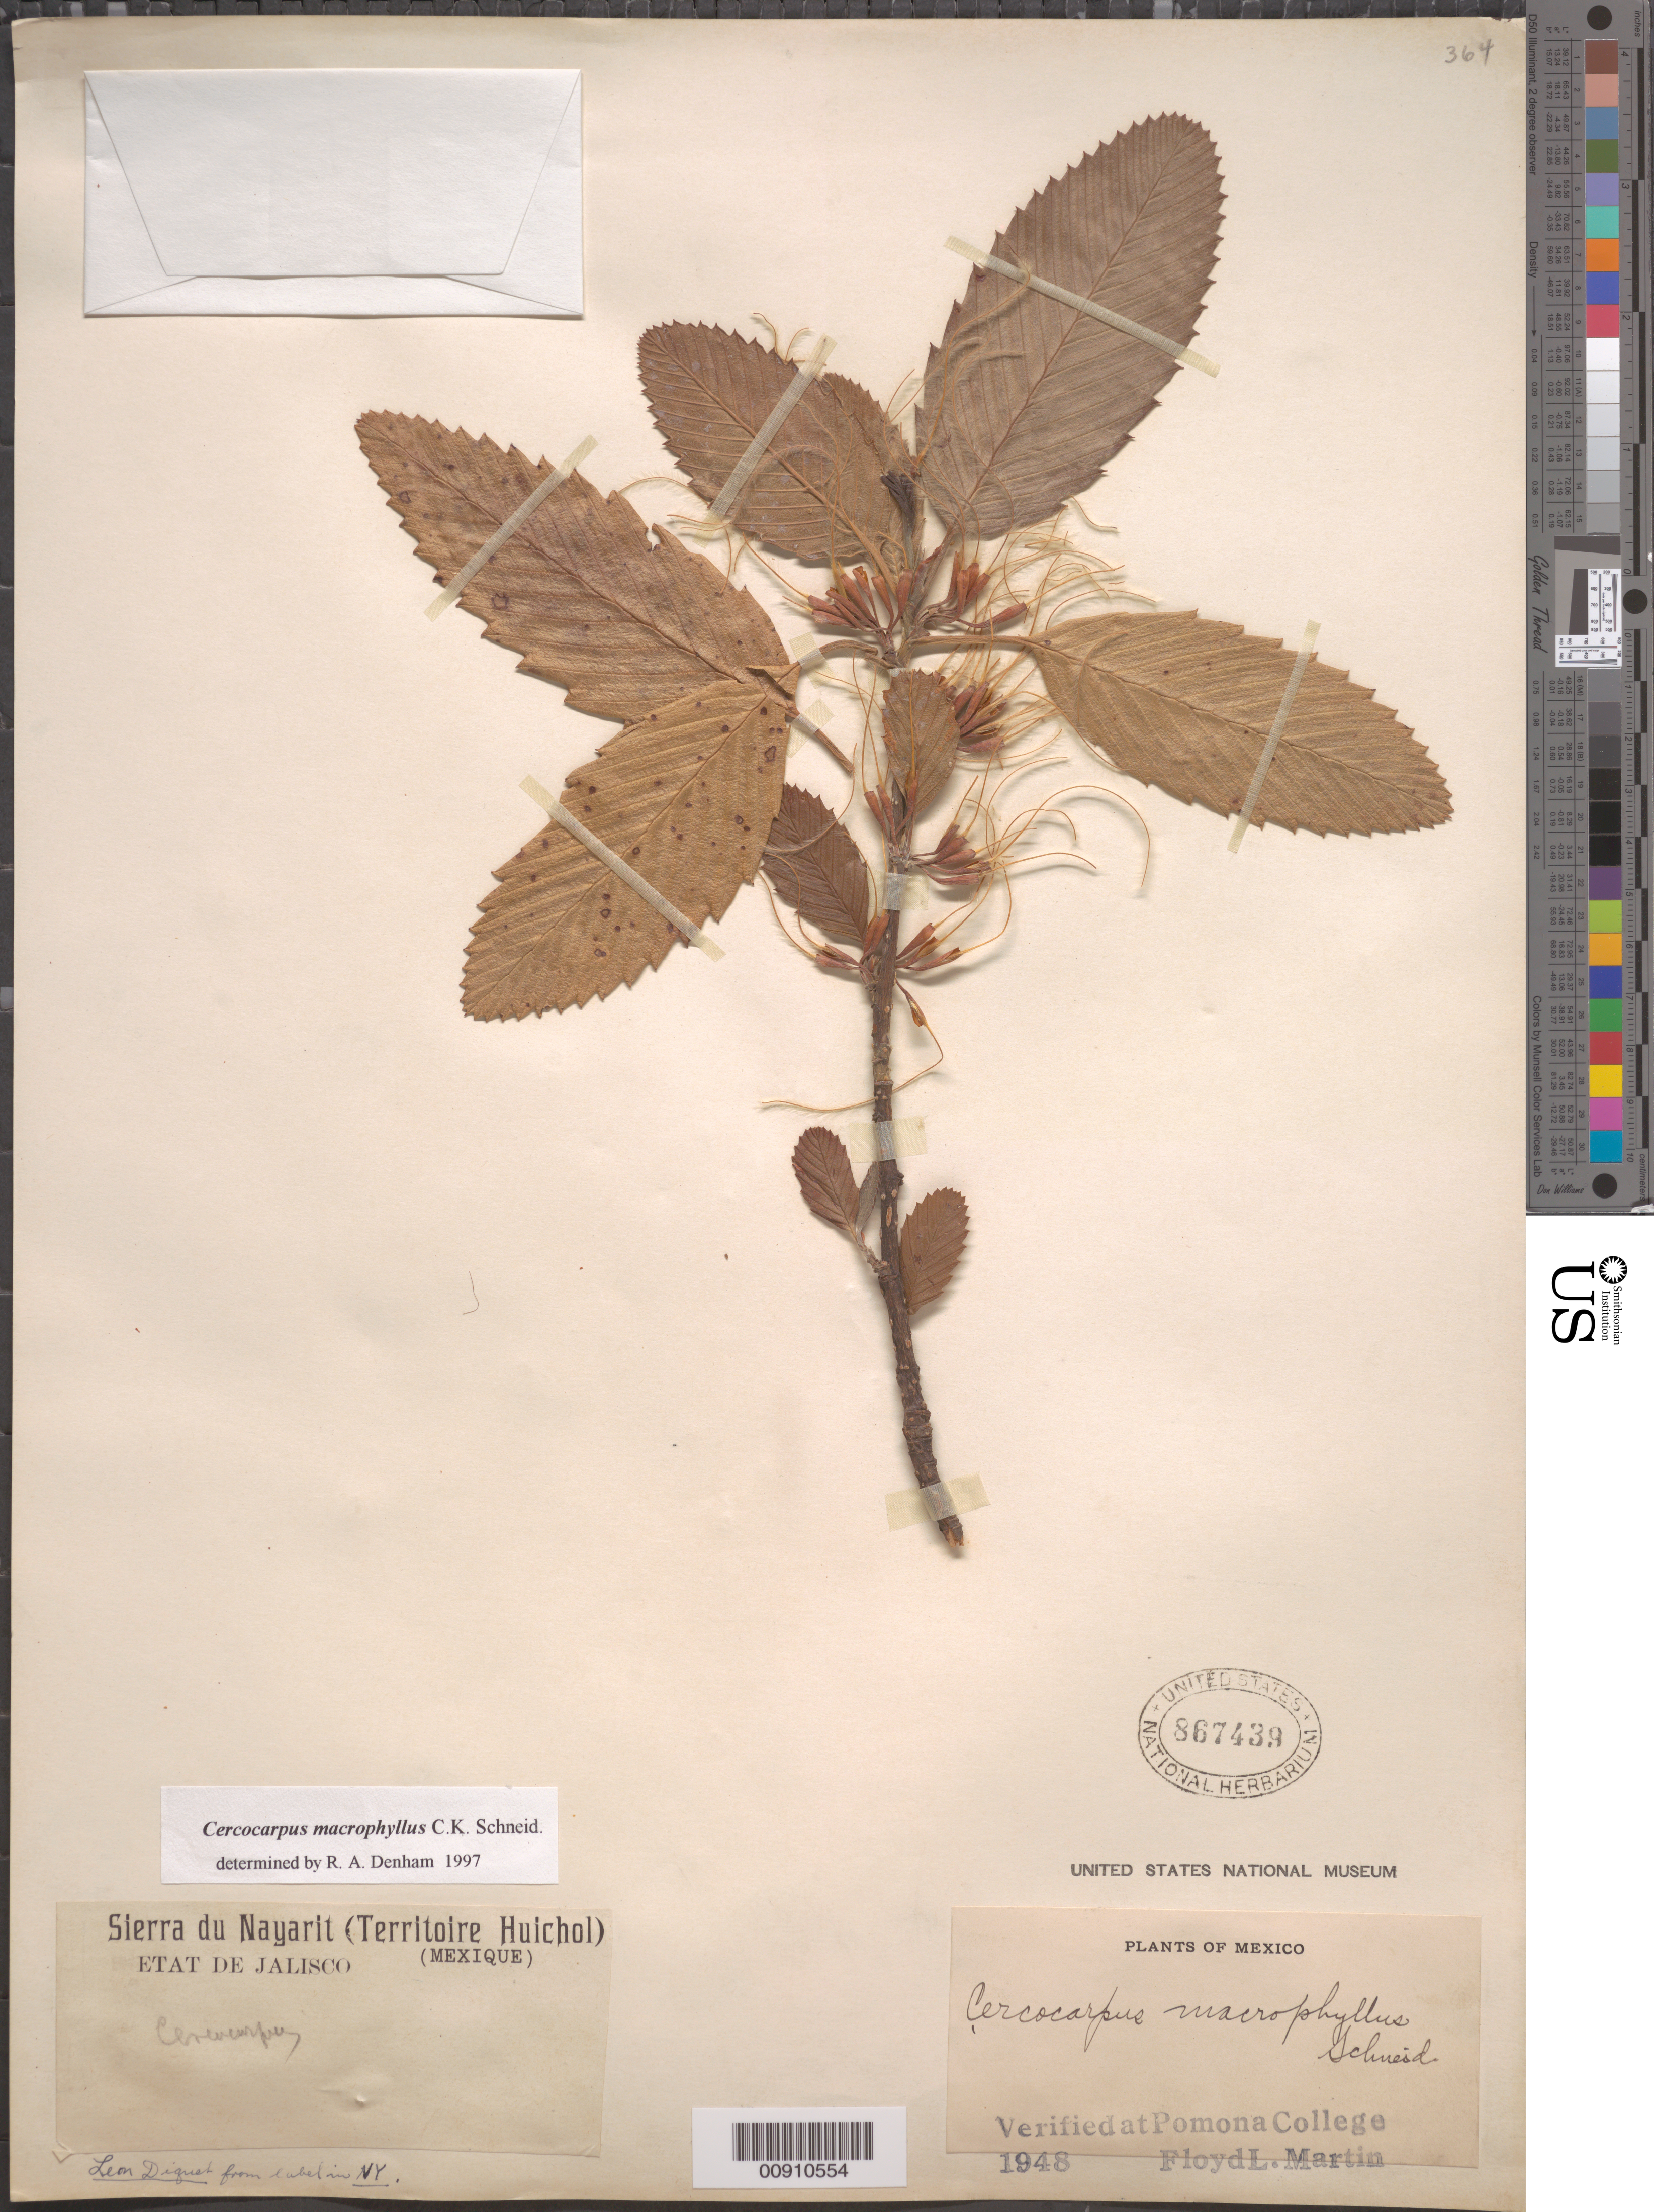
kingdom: Plantae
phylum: Tracheophyta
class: Magnoliopsida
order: Rosales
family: Rosaceae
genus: Cercocarpus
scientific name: Cercocarpus macrophyllus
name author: C.K. Schneid.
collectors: L. Diquet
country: Mexico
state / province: Jalisco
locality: Sierra du Nayarit (Territoire Huichol). Etat de Jalisco.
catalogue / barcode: US 867439